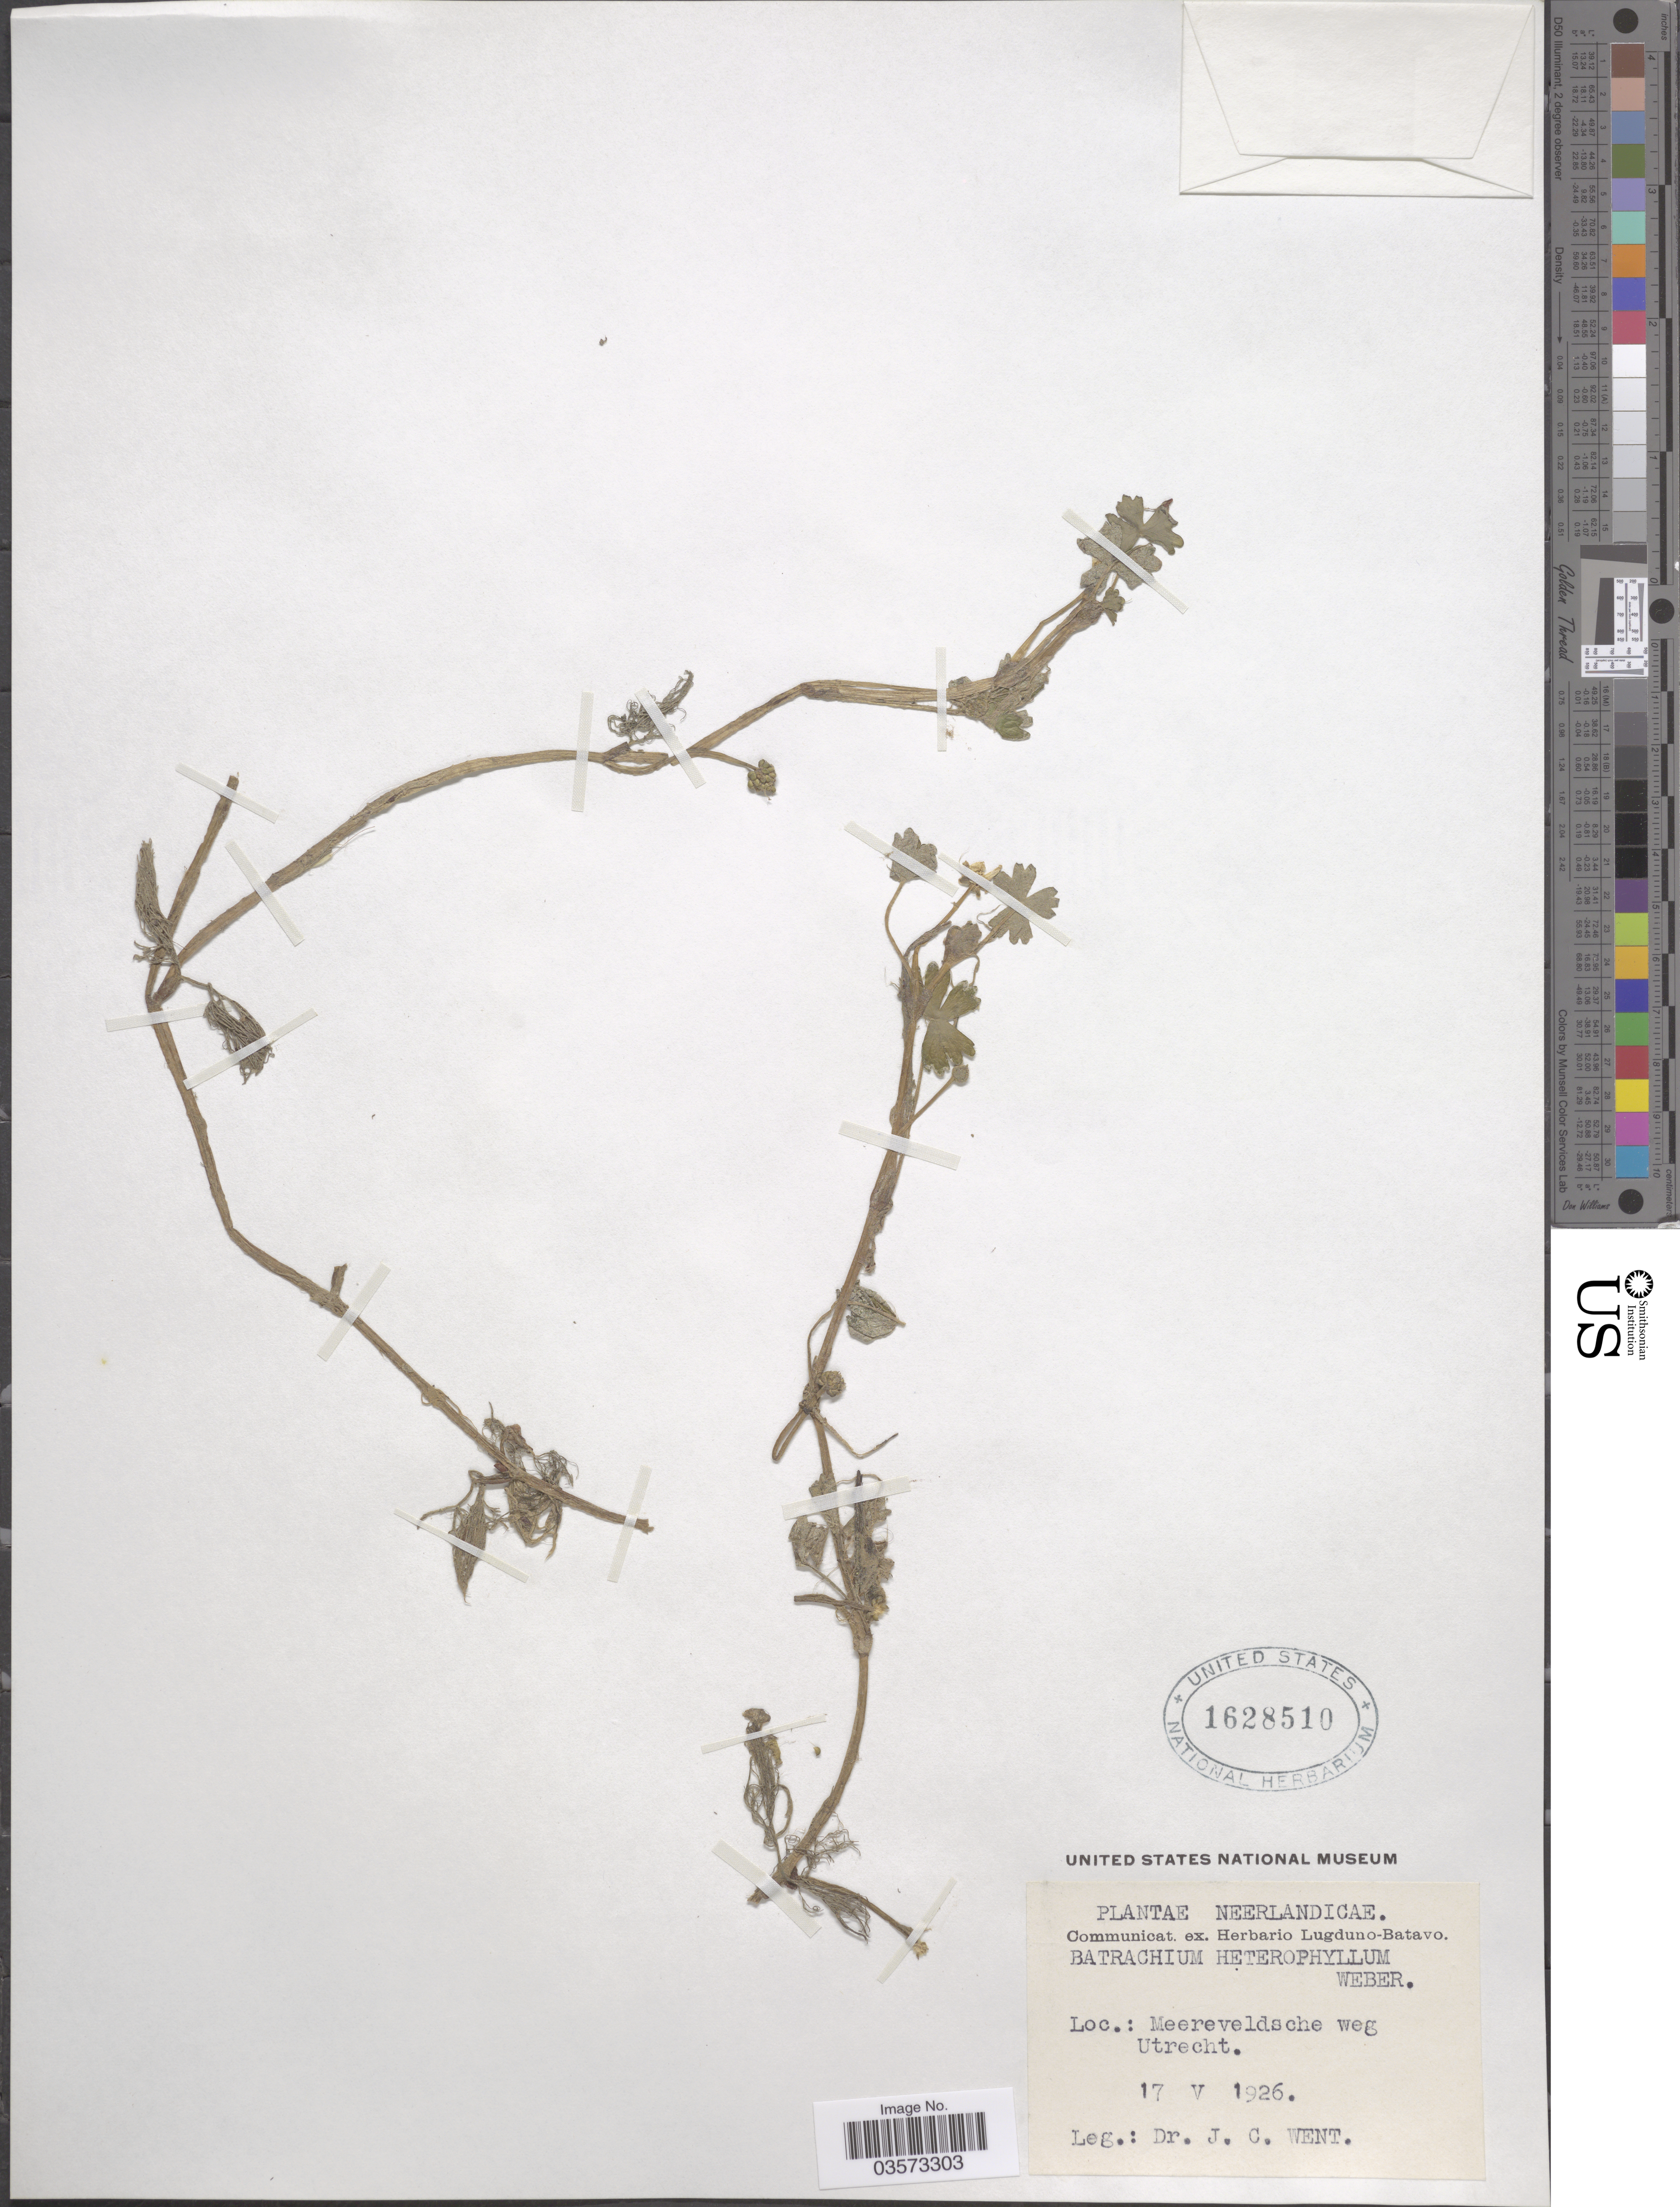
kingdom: Plantae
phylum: Tracheophyta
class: Magnoliopsida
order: Ranunculales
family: Ranunculaceae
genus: Ranunculus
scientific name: Ranunculus aquatilis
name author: L.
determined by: Strong, Mark T., (BOT), Smithsonian Institution - National Museum of Natural History (UNITED STATES)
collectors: J. C. Went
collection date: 1926-05-17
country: Netherlands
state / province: Utrecht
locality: Neerlandicae. Meereveldsche Weg.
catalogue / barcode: US 1628510